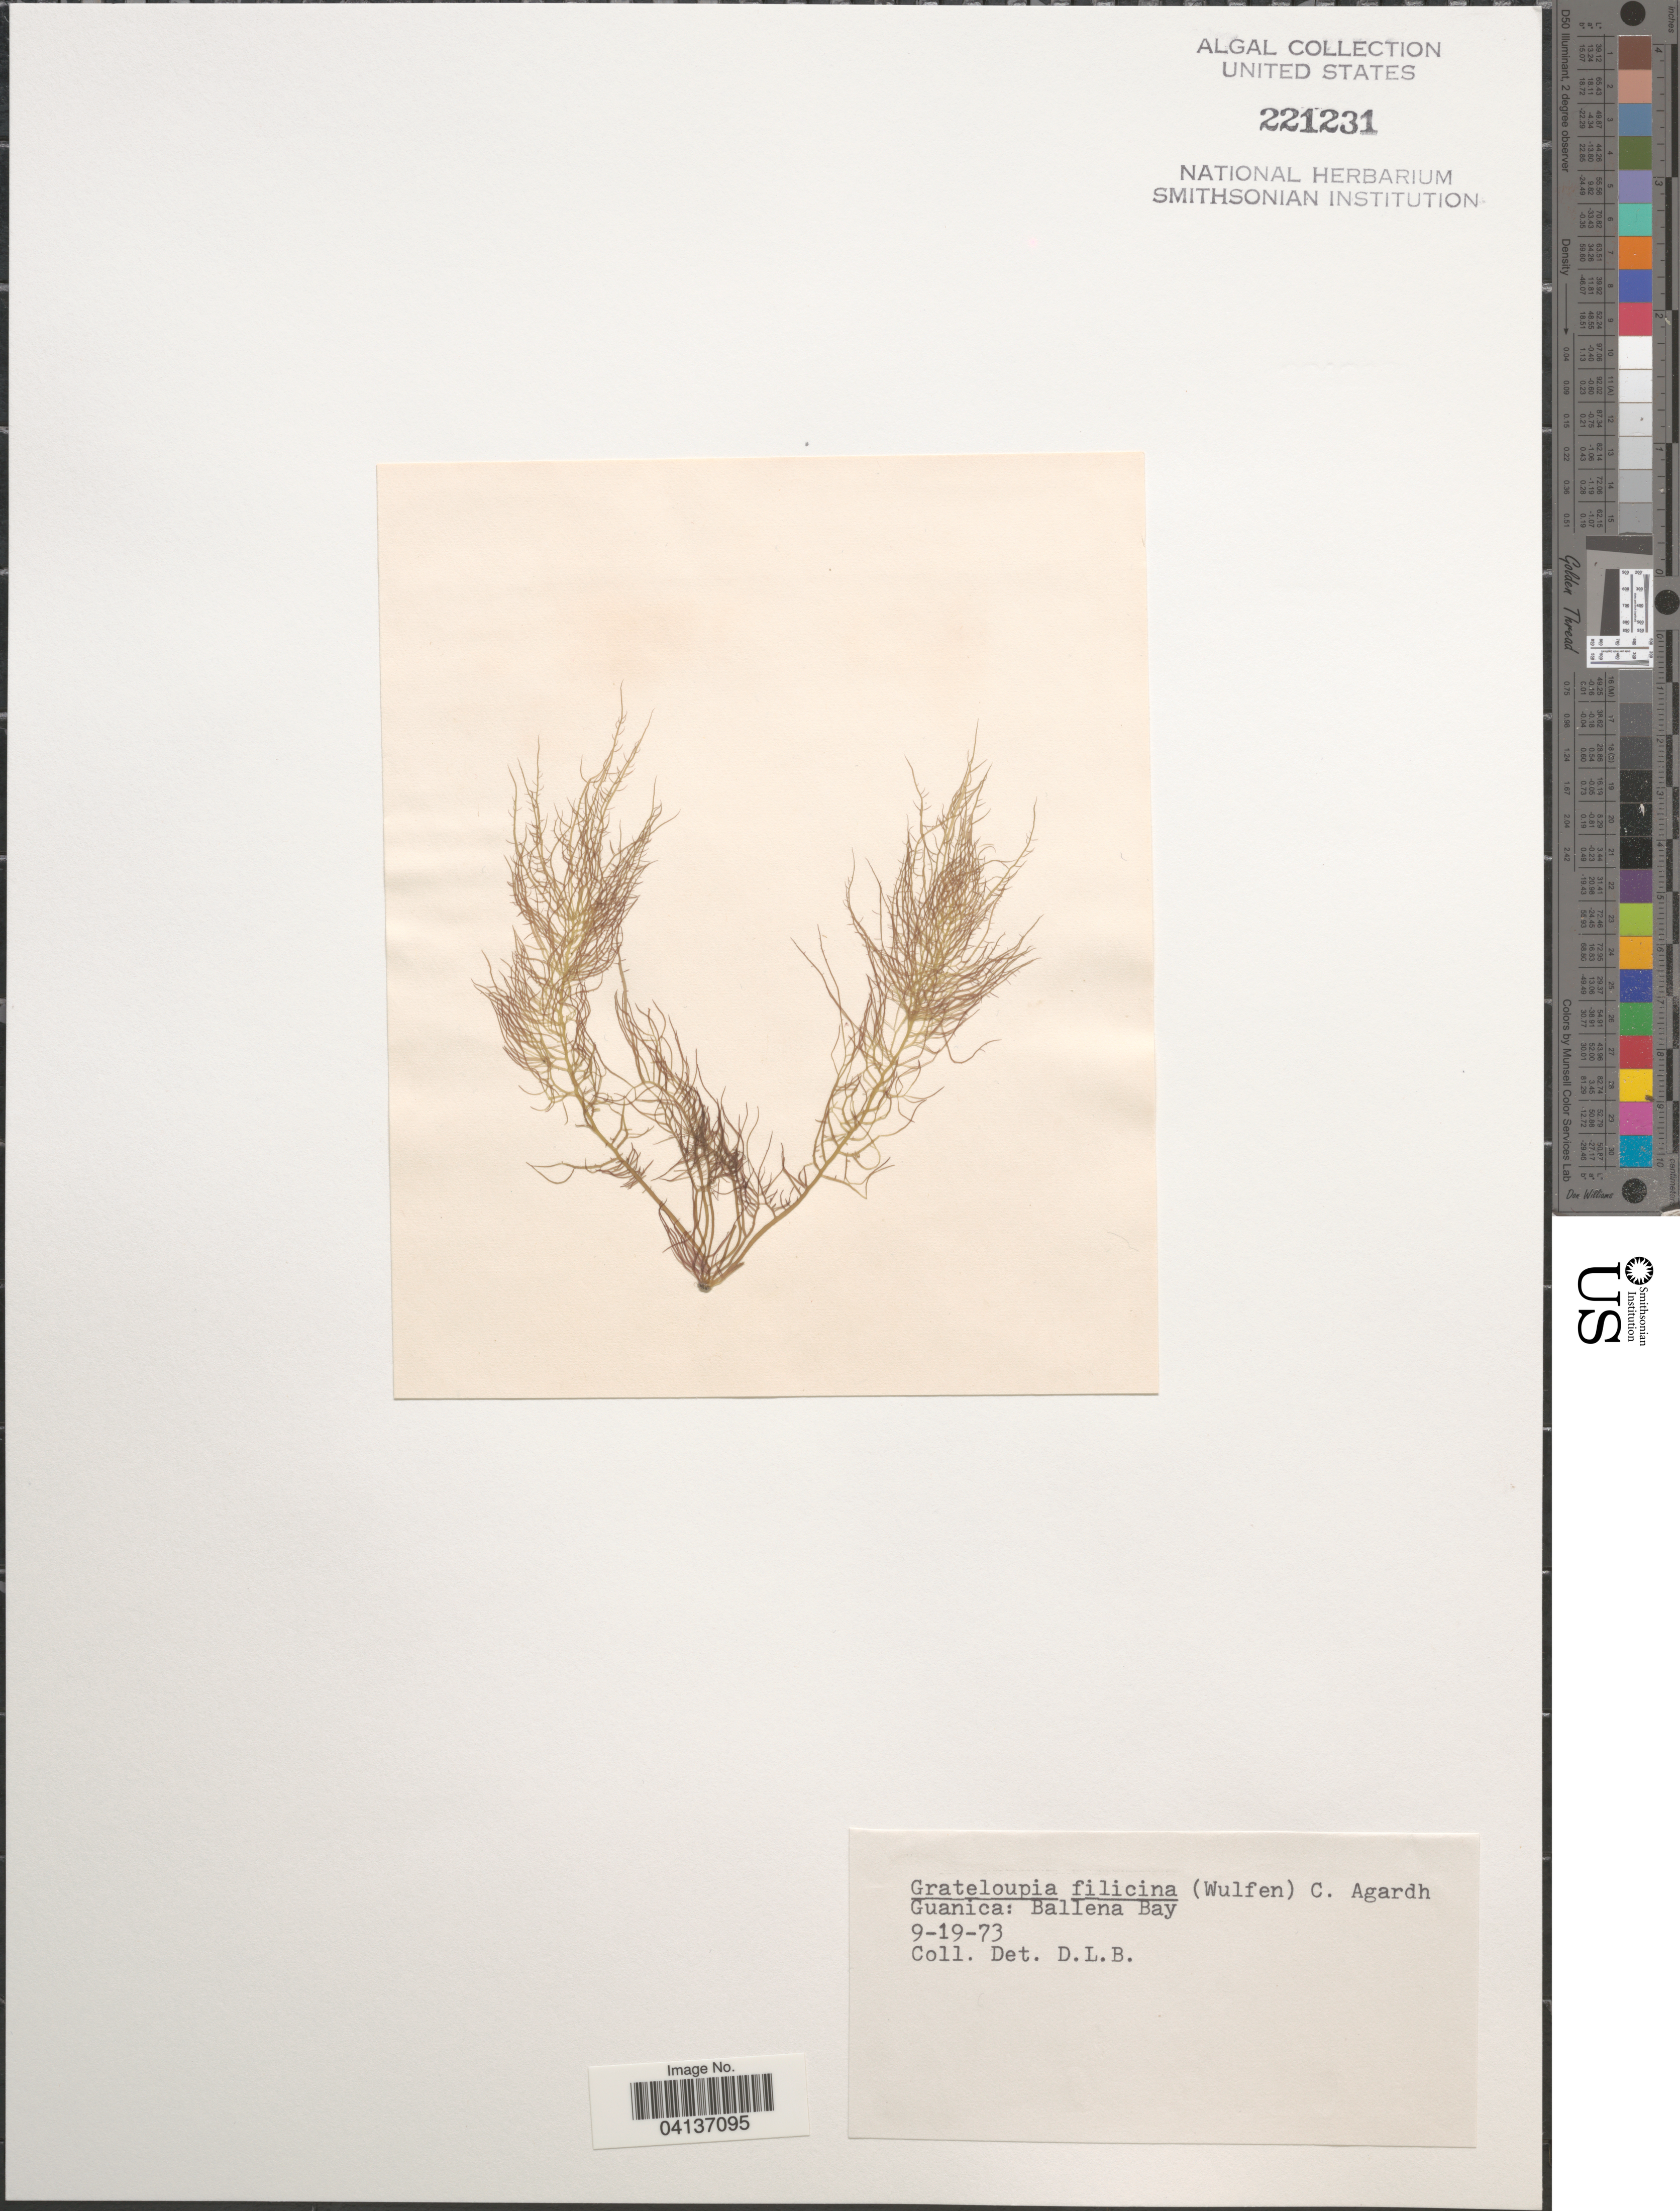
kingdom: Plantae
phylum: Rhodophyta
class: Florideophyceae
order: Halymeniales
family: Halymeniaceae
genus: Grateloupia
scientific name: Grateloupia filicina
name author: (J.V.Lamouroux) C. Agardh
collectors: D. L. B.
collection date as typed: Transcribed d/m/y: 19/9/73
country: Puerto Rico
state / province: Guánica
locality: Ballena Bay.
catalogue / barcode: US 221231